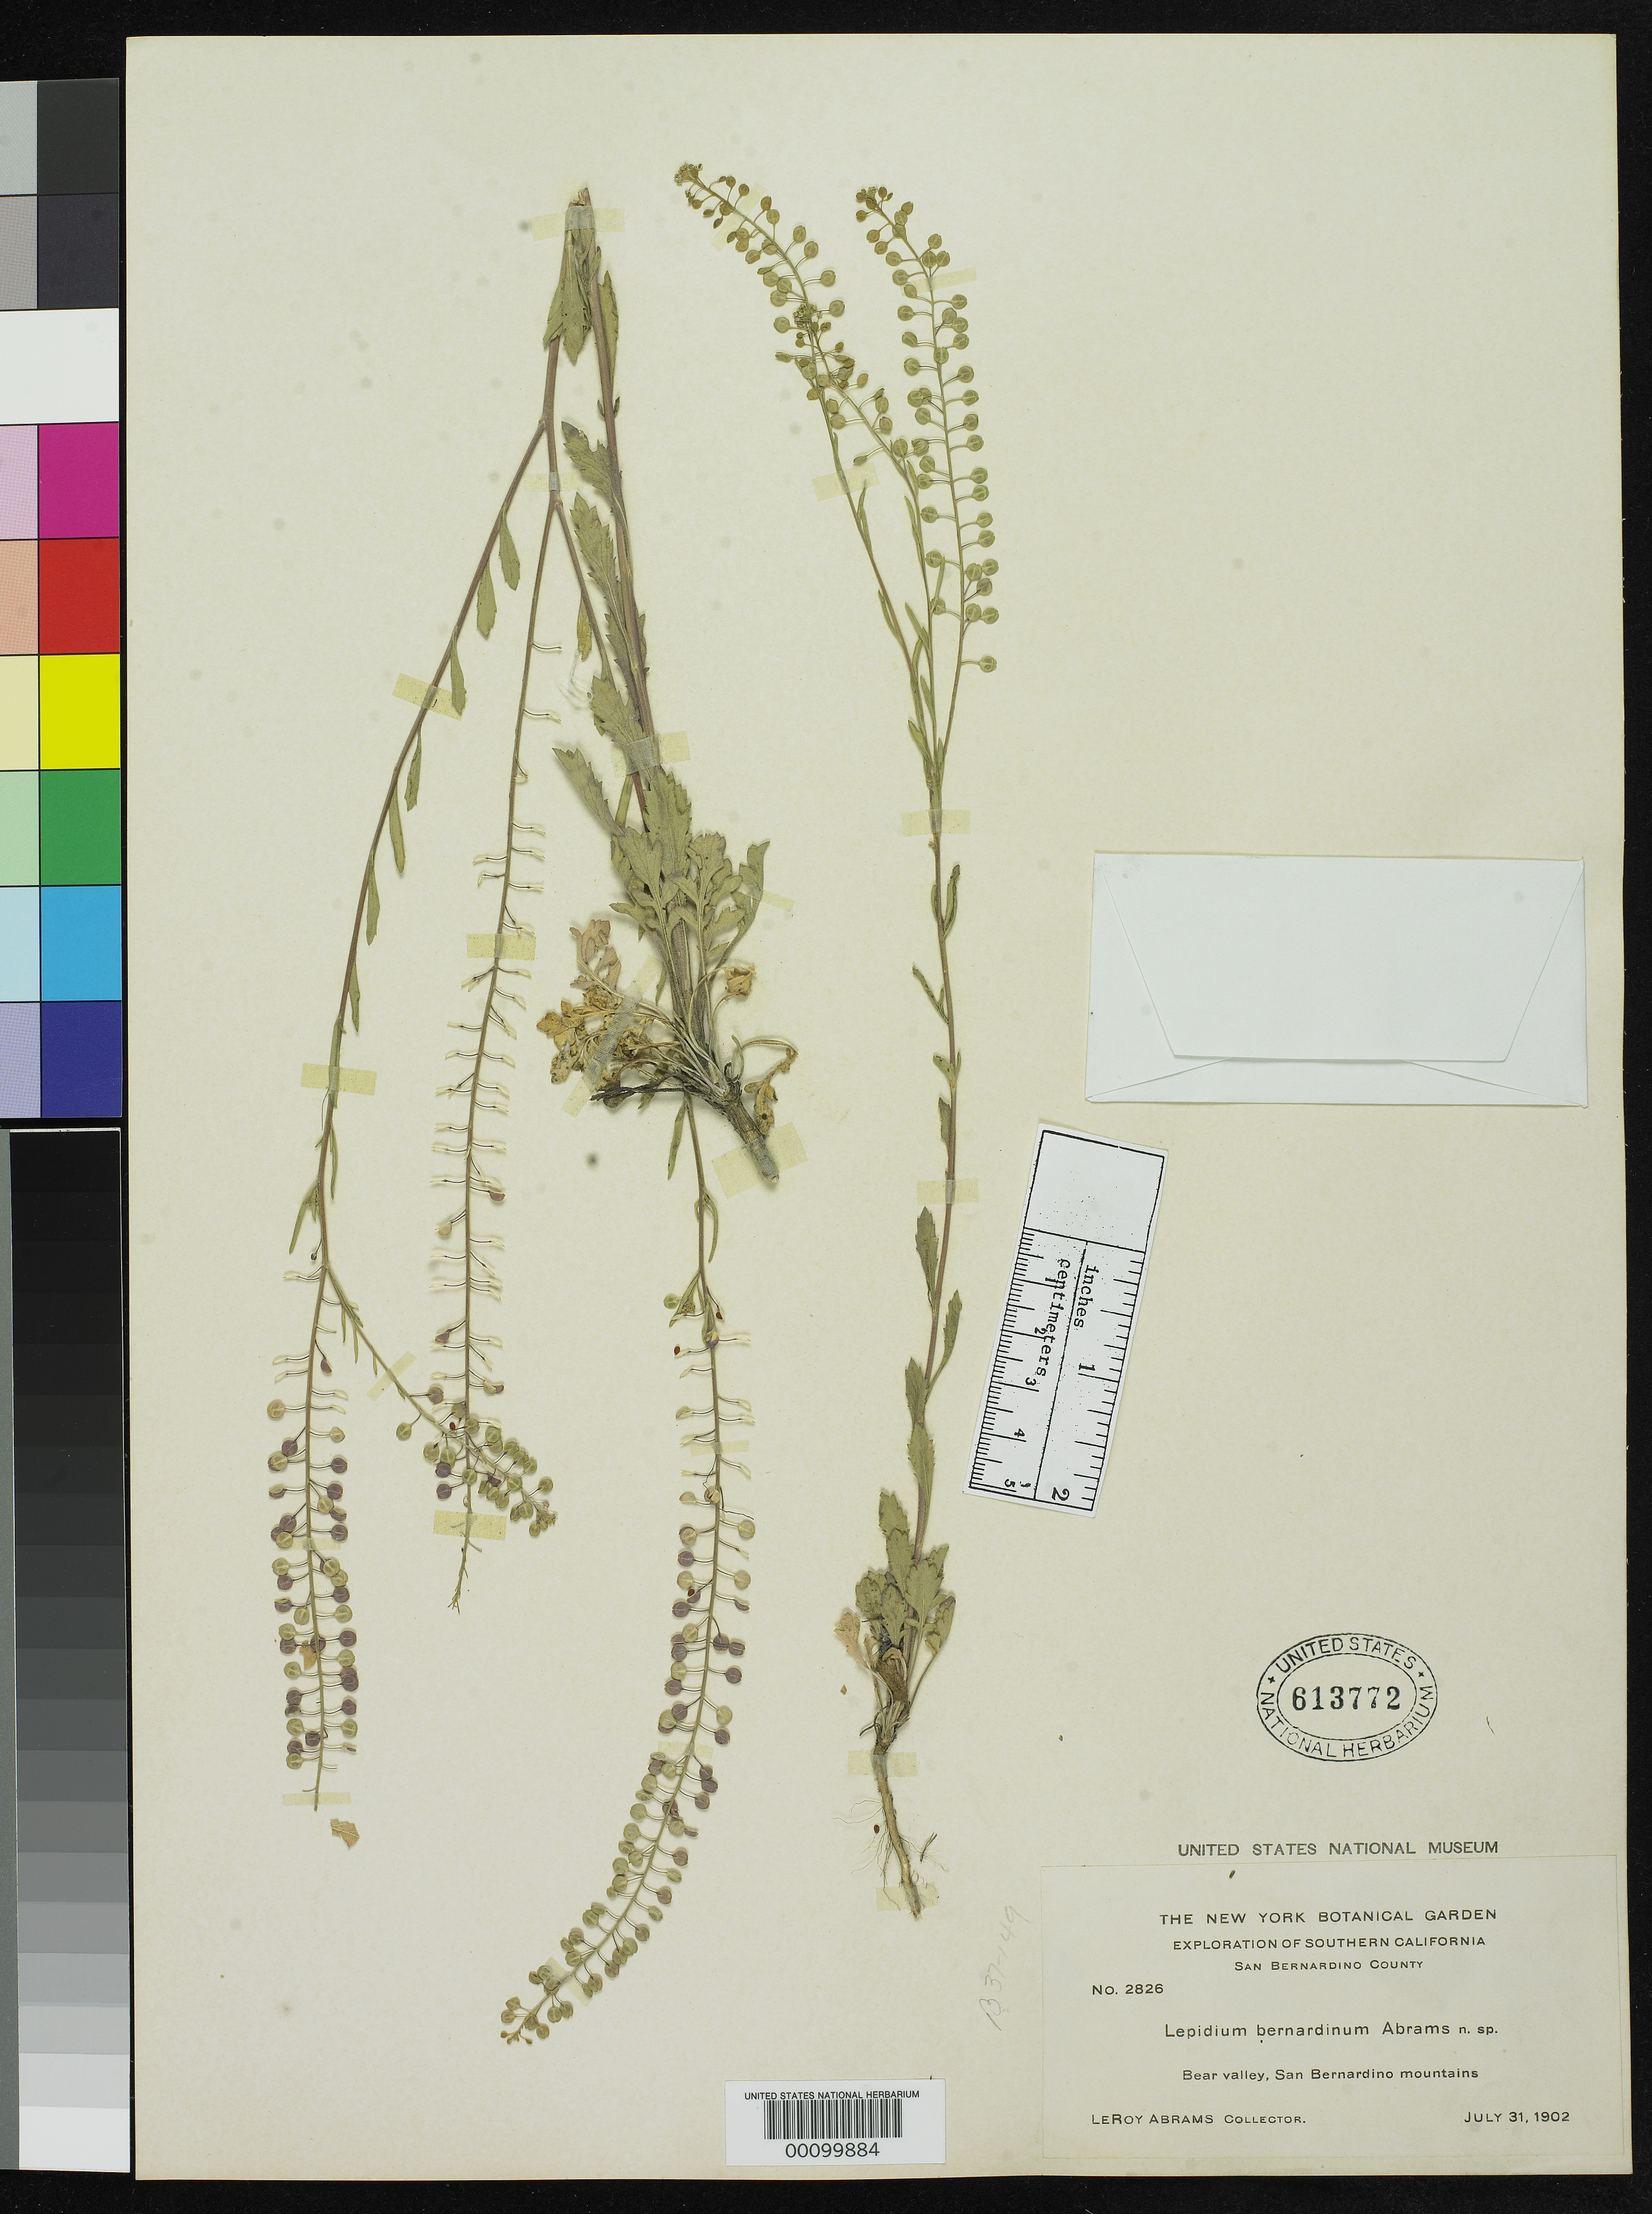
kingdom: Plantae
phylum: Tracheophyta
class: Magnoliopsida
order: Brassicales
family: Brassicaceae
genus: Lepidium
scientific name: Lepidium bernardinum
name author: Abrams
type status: Isotype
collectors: L. Abrams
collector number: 2826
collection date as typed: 31 Jul 1902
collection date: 1902-07-31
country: United States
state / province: California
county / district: San Bernardino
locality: San Bernardino Mts.; Bear Valley.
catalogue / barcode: US 613772